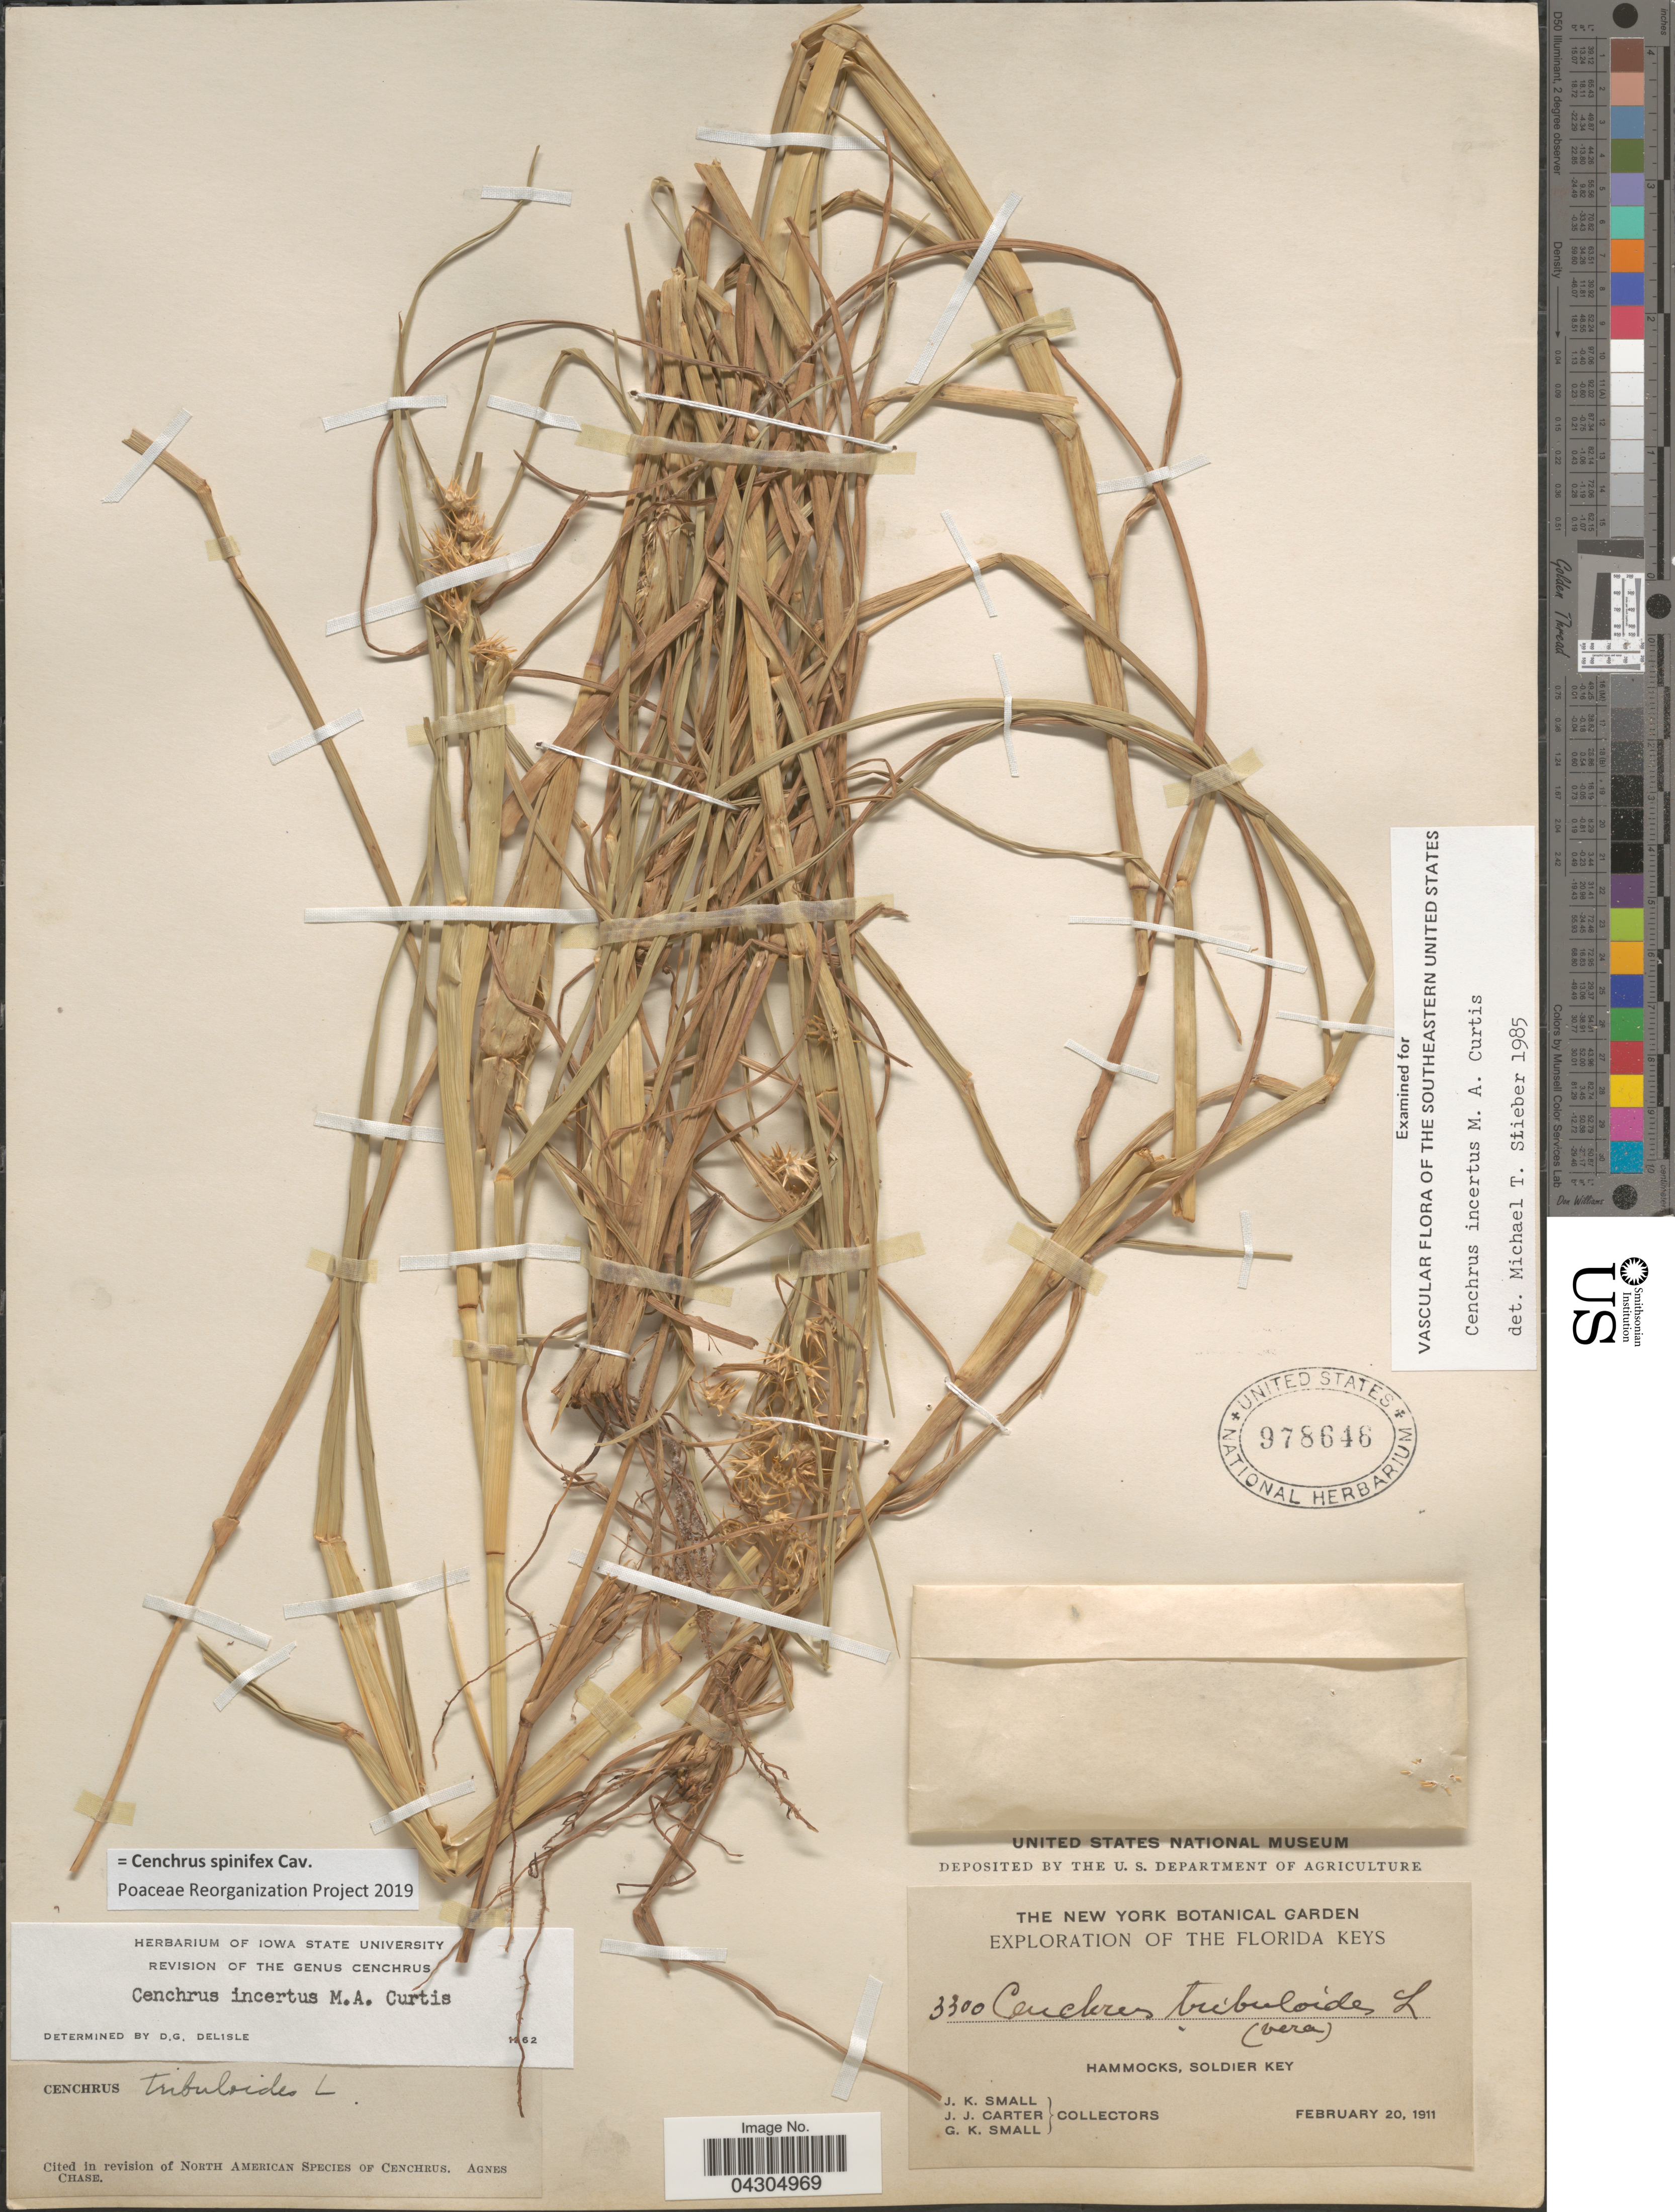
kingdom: Plantae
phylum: Tracheophyta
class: Liliopsida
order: Poales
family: Poaceae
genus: Cenchrus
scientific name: Cenchrus spinifex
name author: Cav.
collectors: J. K. Small, J. Carter & G. K. Small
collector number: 3300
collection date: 1911-02-20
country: United States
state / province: Florida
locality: Exploration of the Florida Keys. Hammocks, Soldier Key.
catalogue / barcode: US 978646